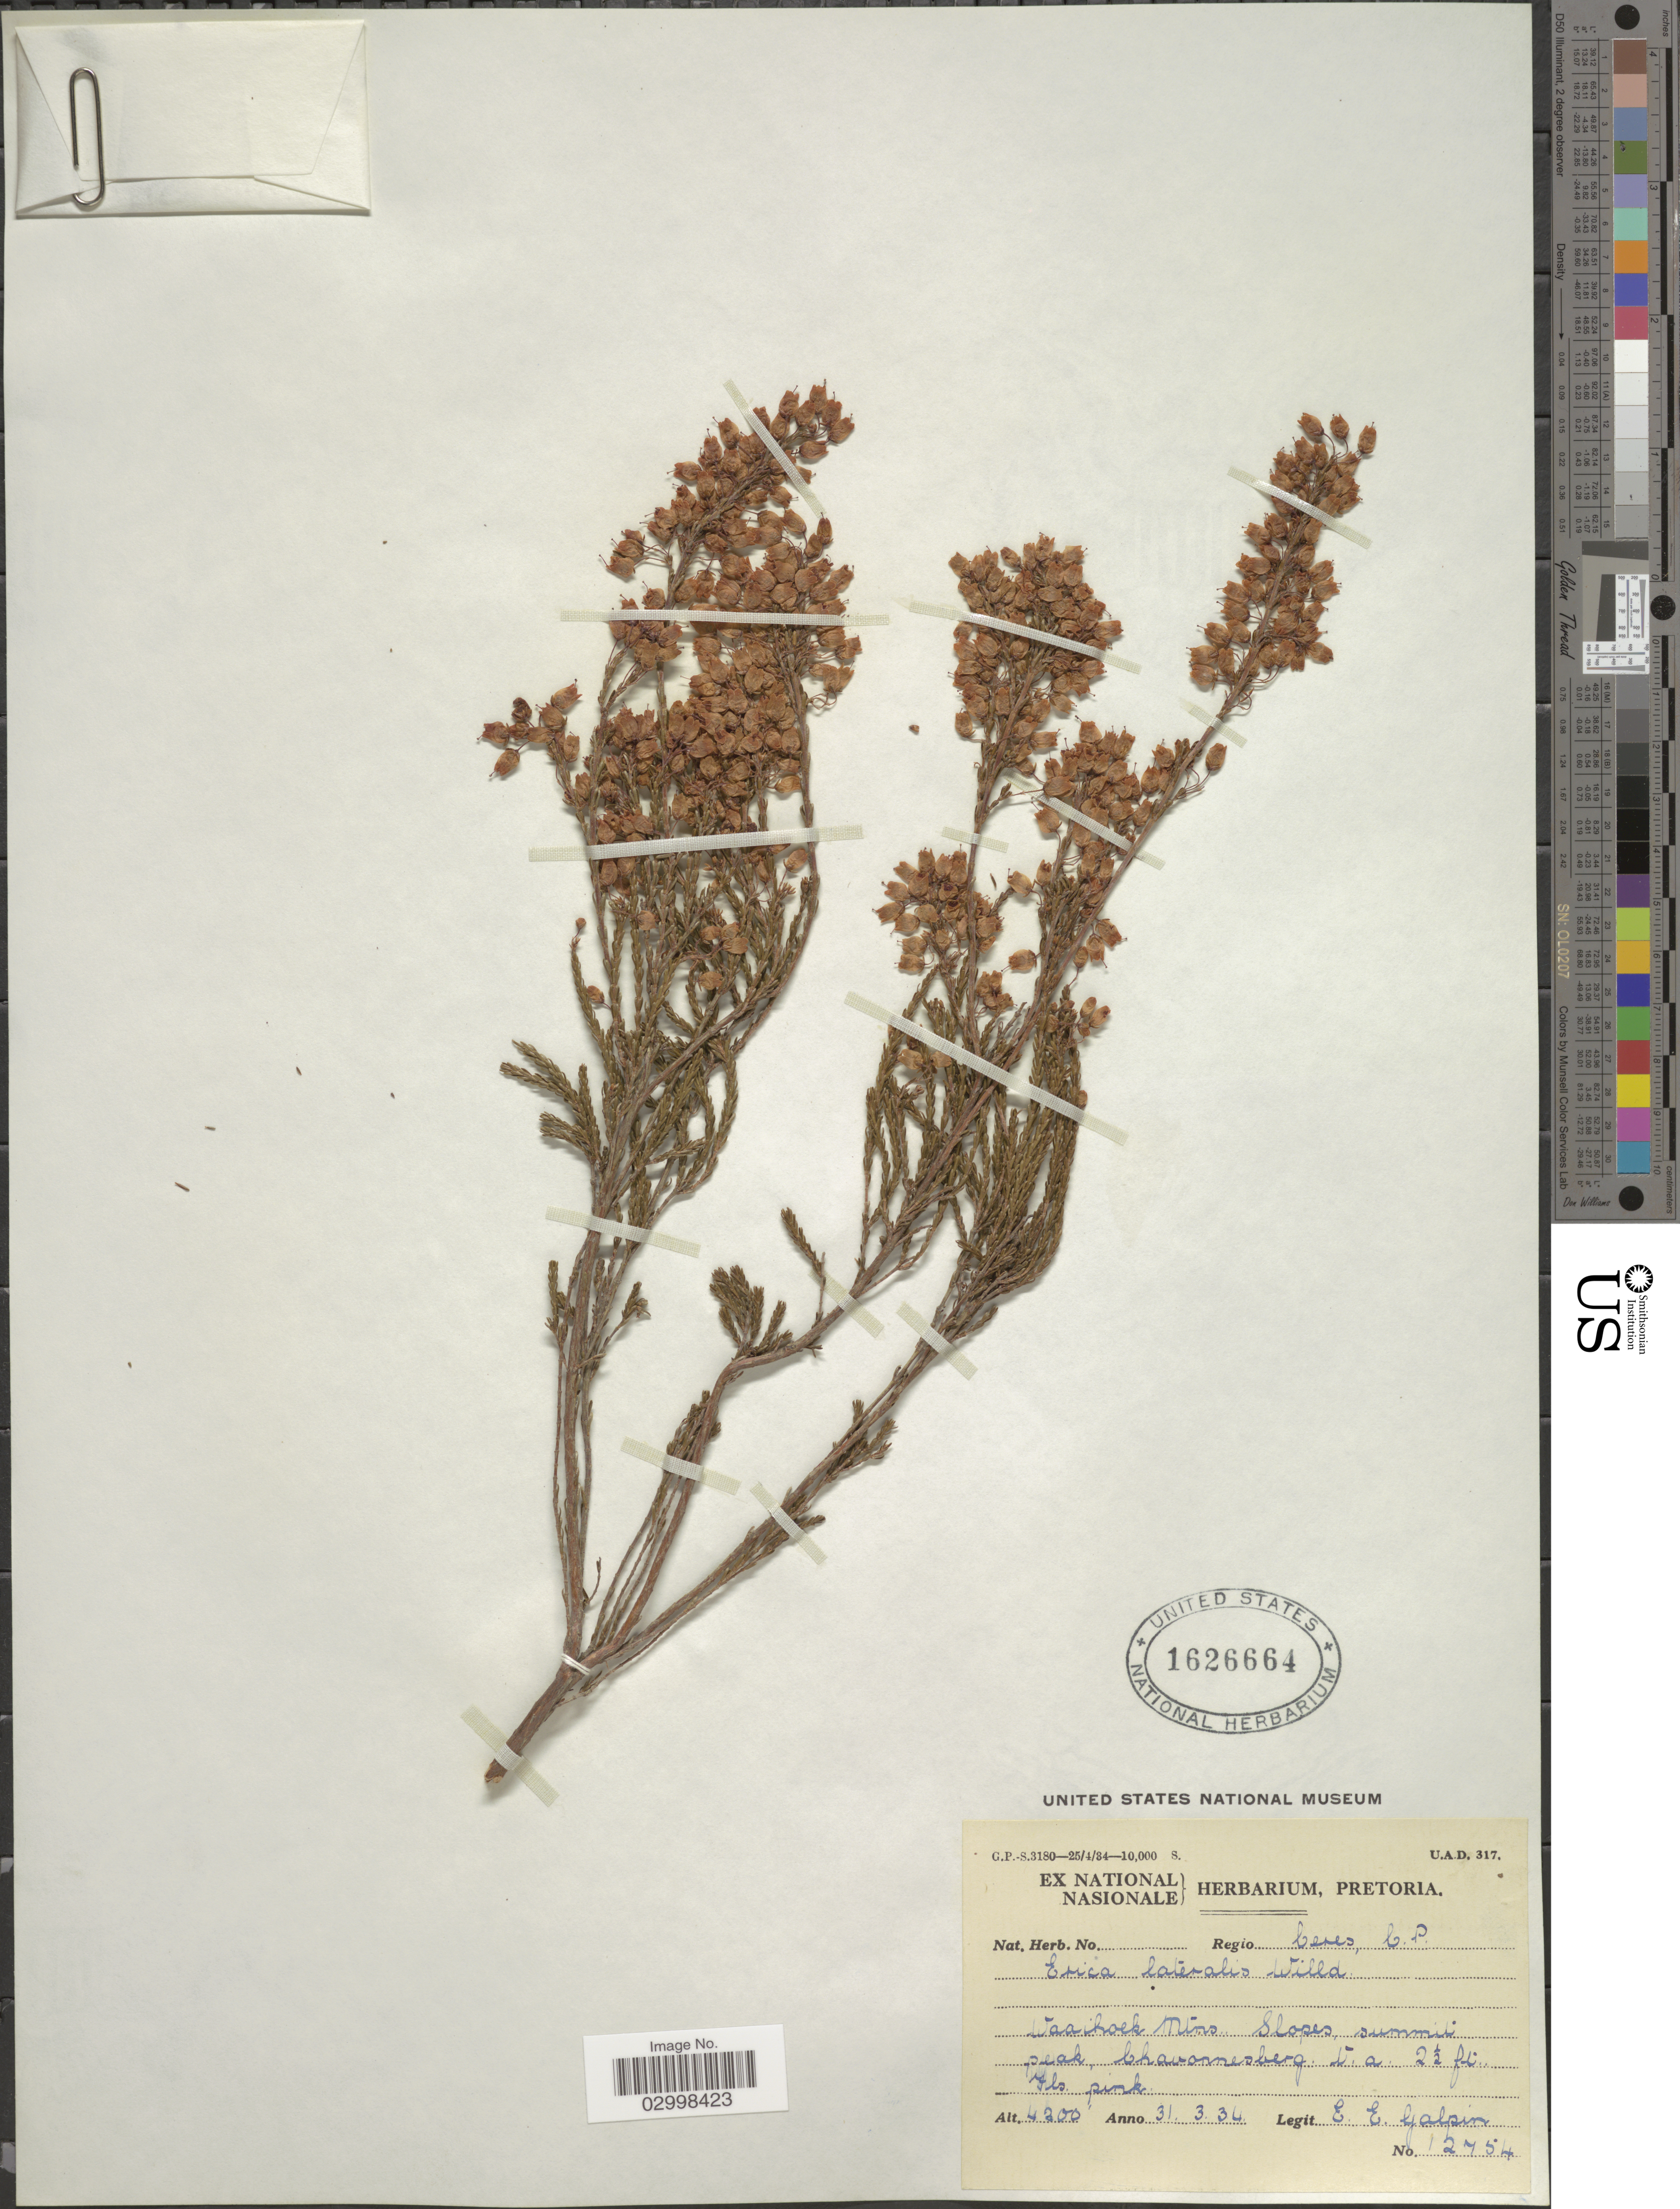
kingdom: Plantae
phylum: Tracheophyta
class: Magnoliopsida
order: Ericales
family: Ericaceae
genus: Erica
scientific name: Erica lateralis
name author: Willd.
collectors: E. Galpin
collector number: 12754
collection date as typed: Transcribed d/m/y: 31/3/34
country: South Africa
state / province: Western Cape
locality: Regio Ceres. Waaihoek Mtns. Slopes, summit peak, Chavonnesberg.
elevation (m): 1280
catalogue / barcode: US 1626664